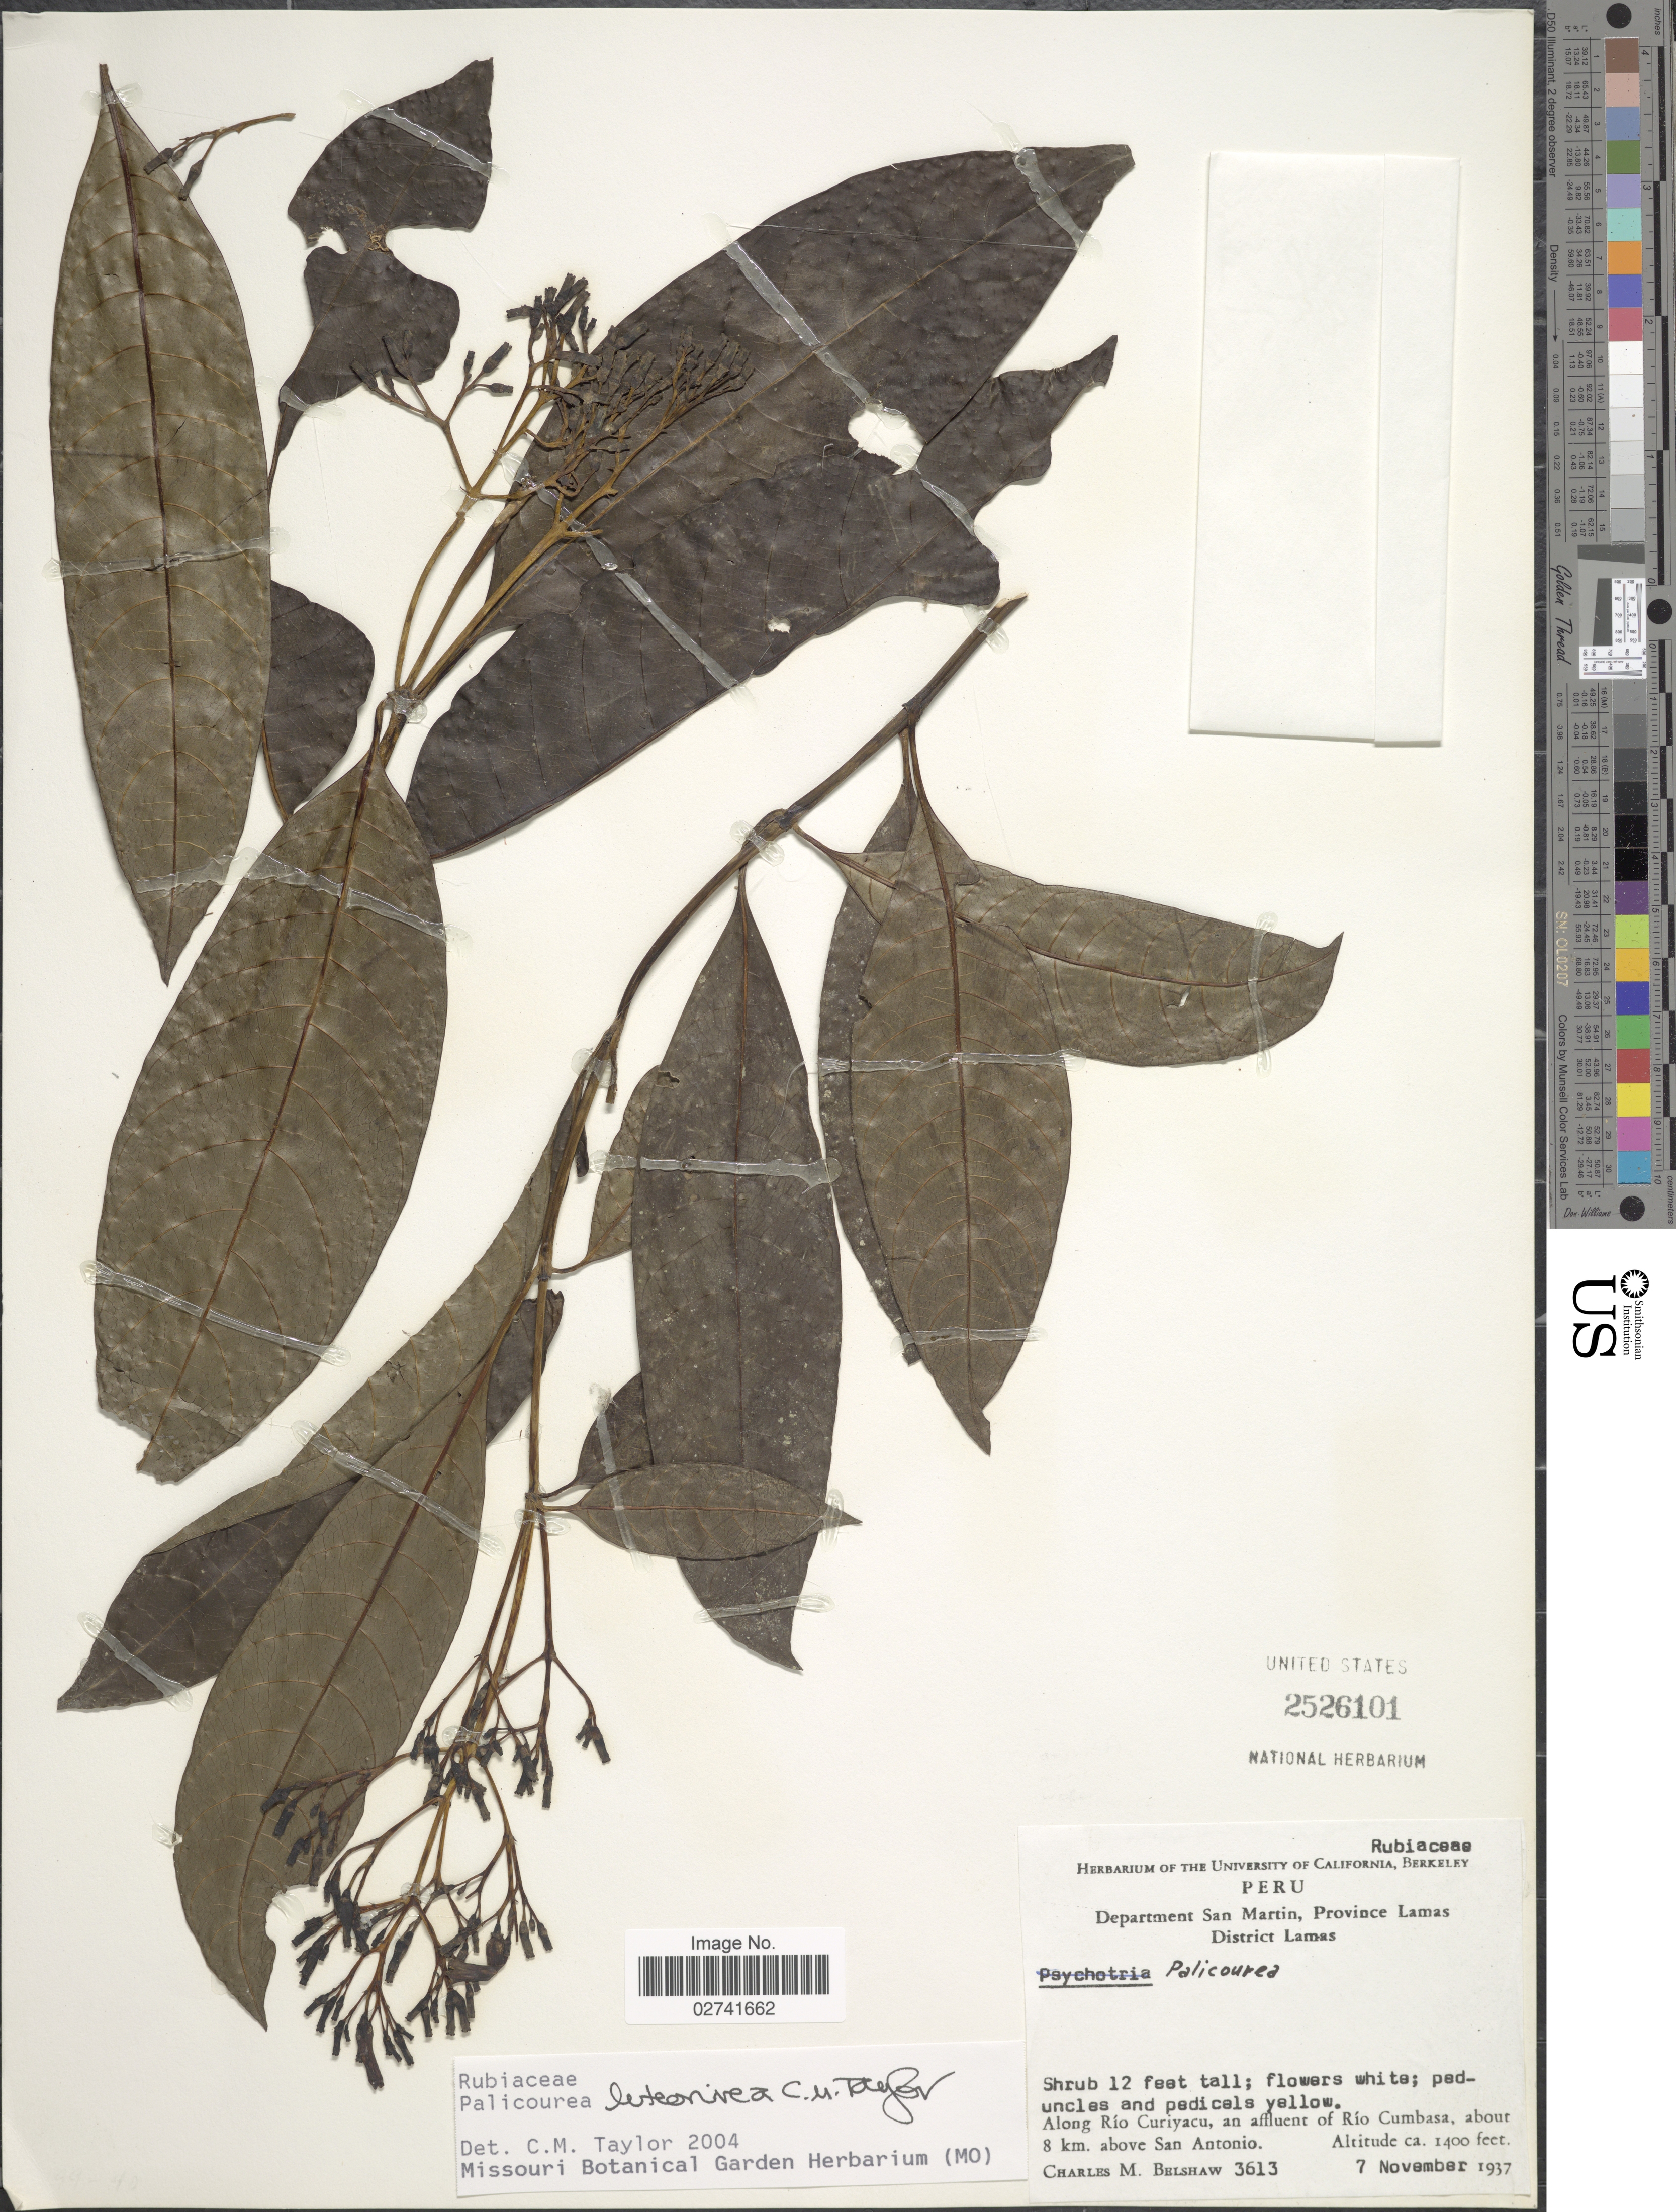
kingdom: Plantae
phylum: Tracheophyta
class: Magnoliopsida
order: Gentianales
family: Rubiaceae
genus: Palicourea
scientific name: Palicourea luteonivea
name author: C.M. Taylor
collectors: C. Shaw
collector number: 3613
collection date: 1937-11-07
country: Peru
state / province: San Martín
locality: Department San Martin, Province Lamas, District Lamas, Along Río Curiyacu, an affluent of Río Cumbasa, about 8 km above San Antonio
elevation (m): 427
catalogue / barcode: US 2526101